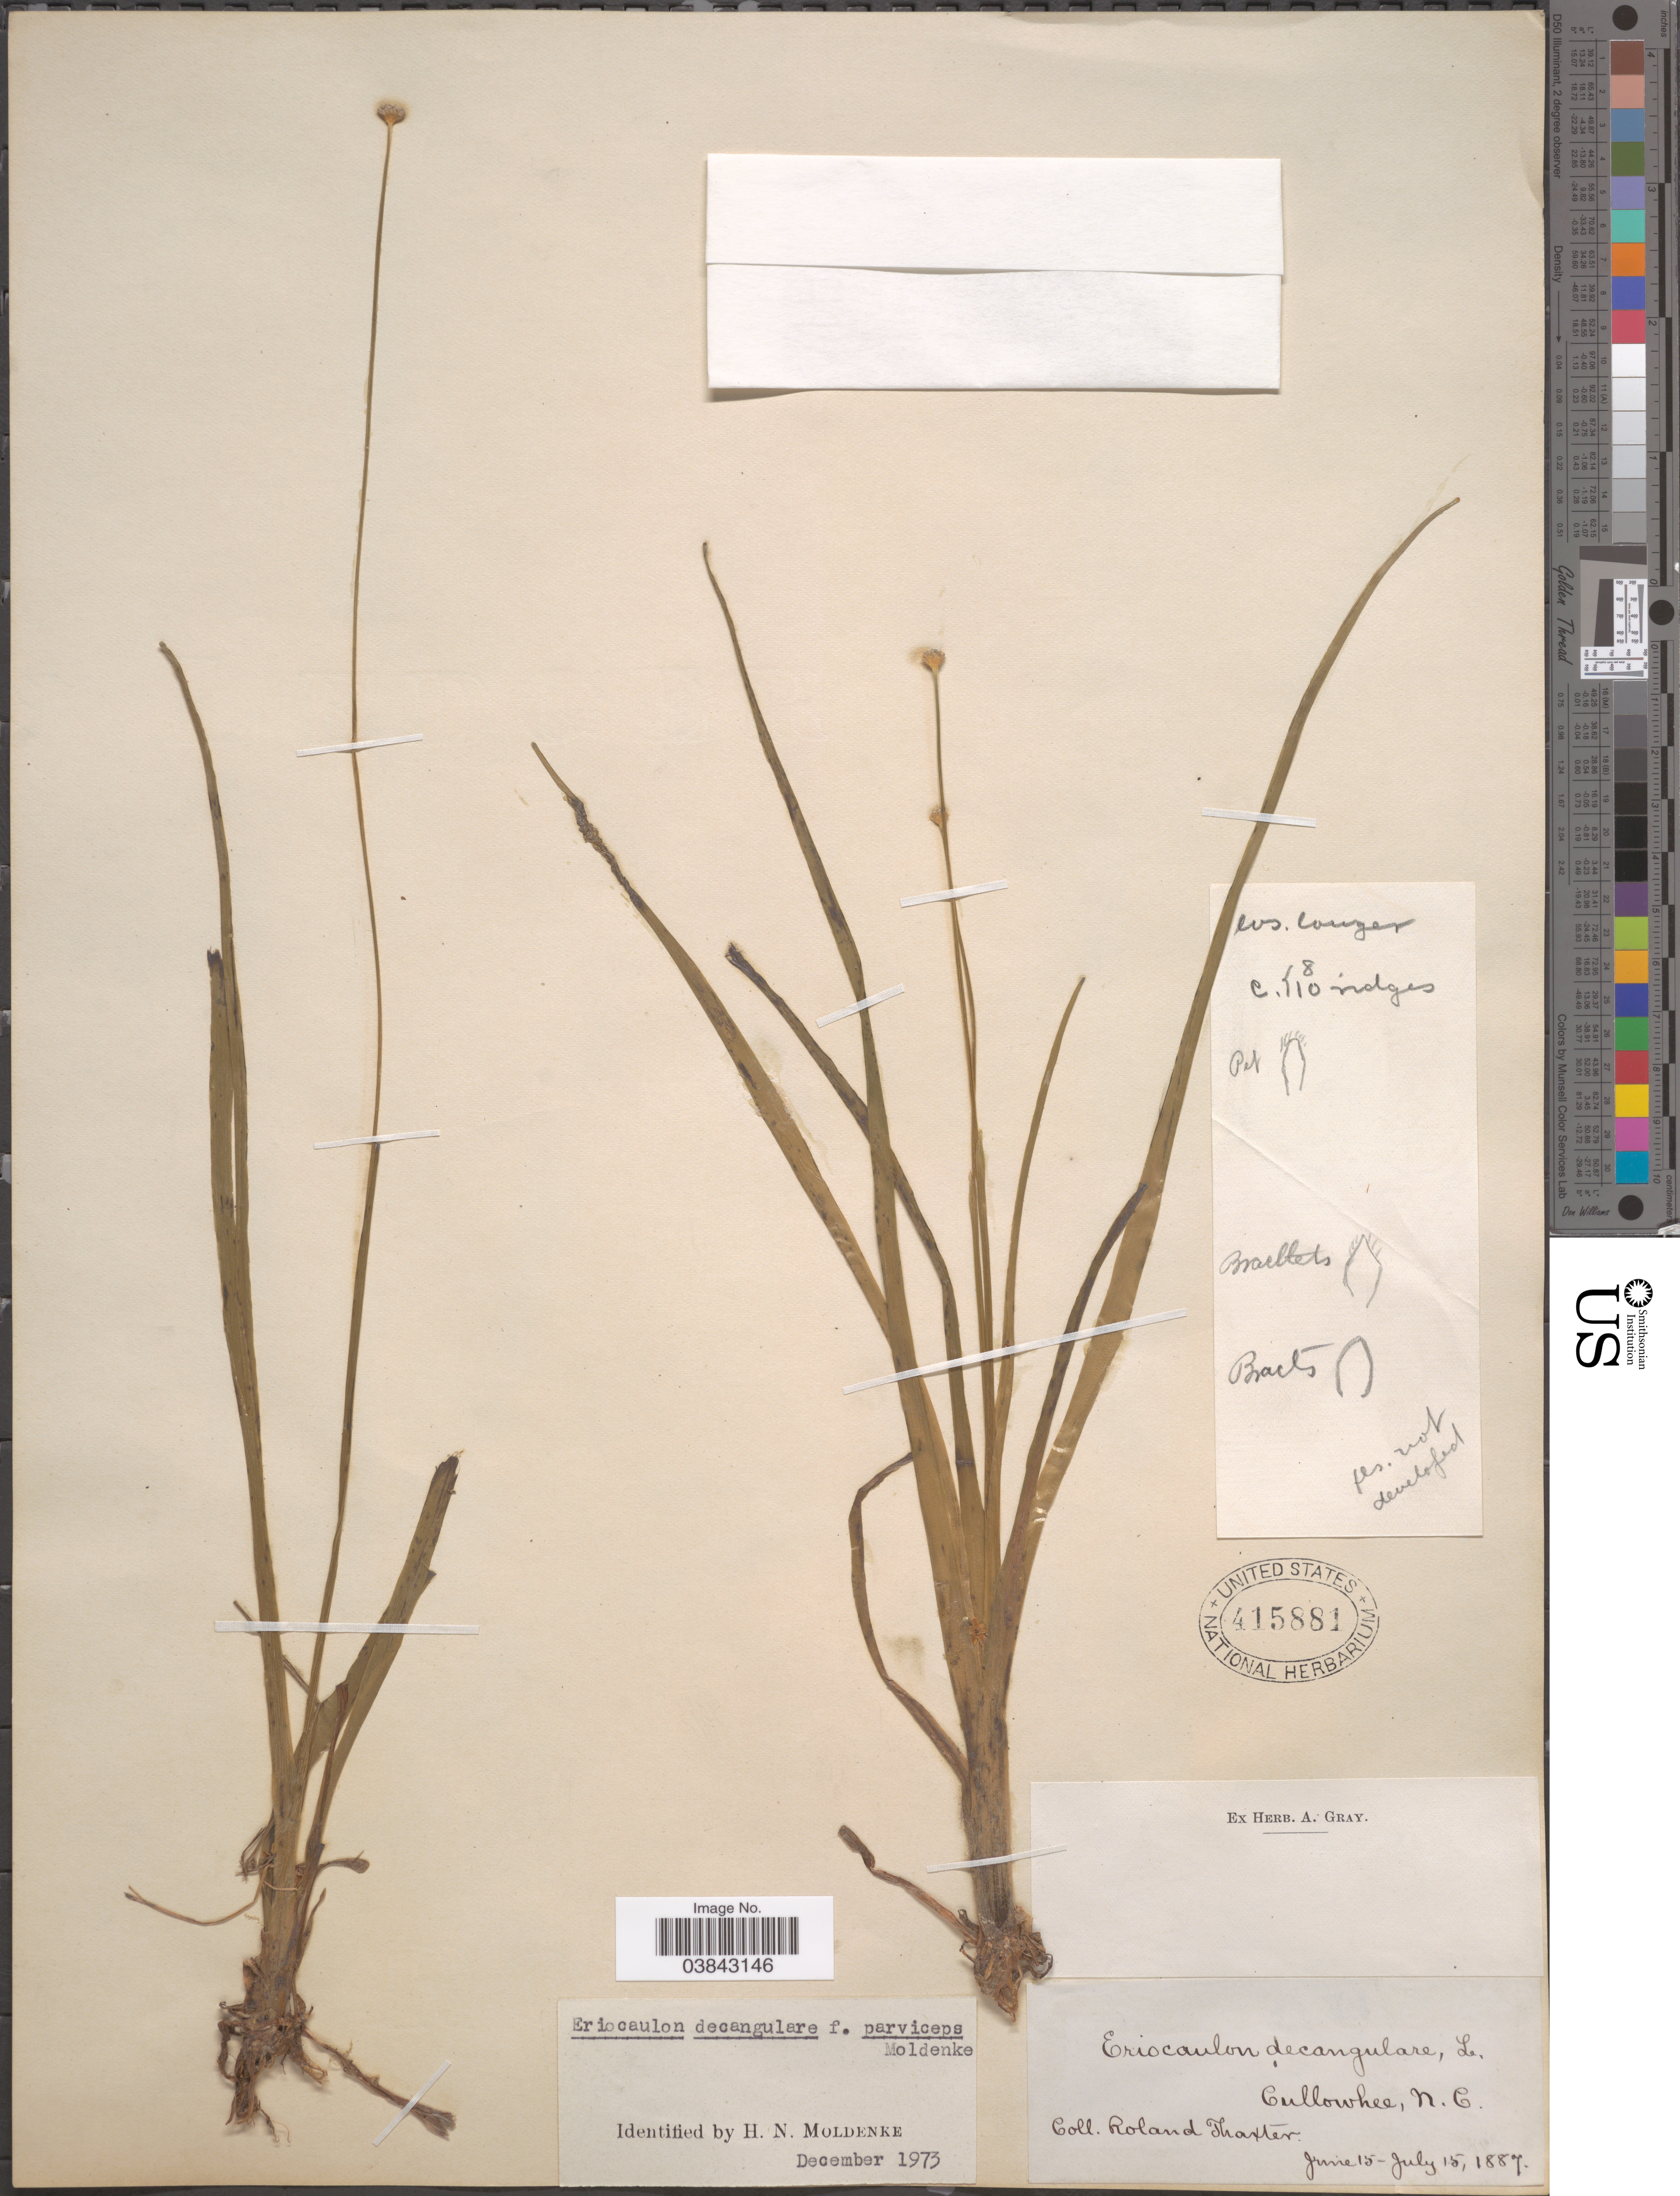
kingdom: Plantae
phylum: Tracheophyta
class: Liliopsida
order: Poales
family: Eriocaulaceae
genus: Eriocaulon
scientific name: Eriocaulon decangulare f. parviceps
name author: Moldenke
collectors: R. Thaxter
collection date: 1887-06-15/1887-07-15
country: United States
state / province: North Carolina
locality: Cullowhee.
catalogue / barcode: US 415881